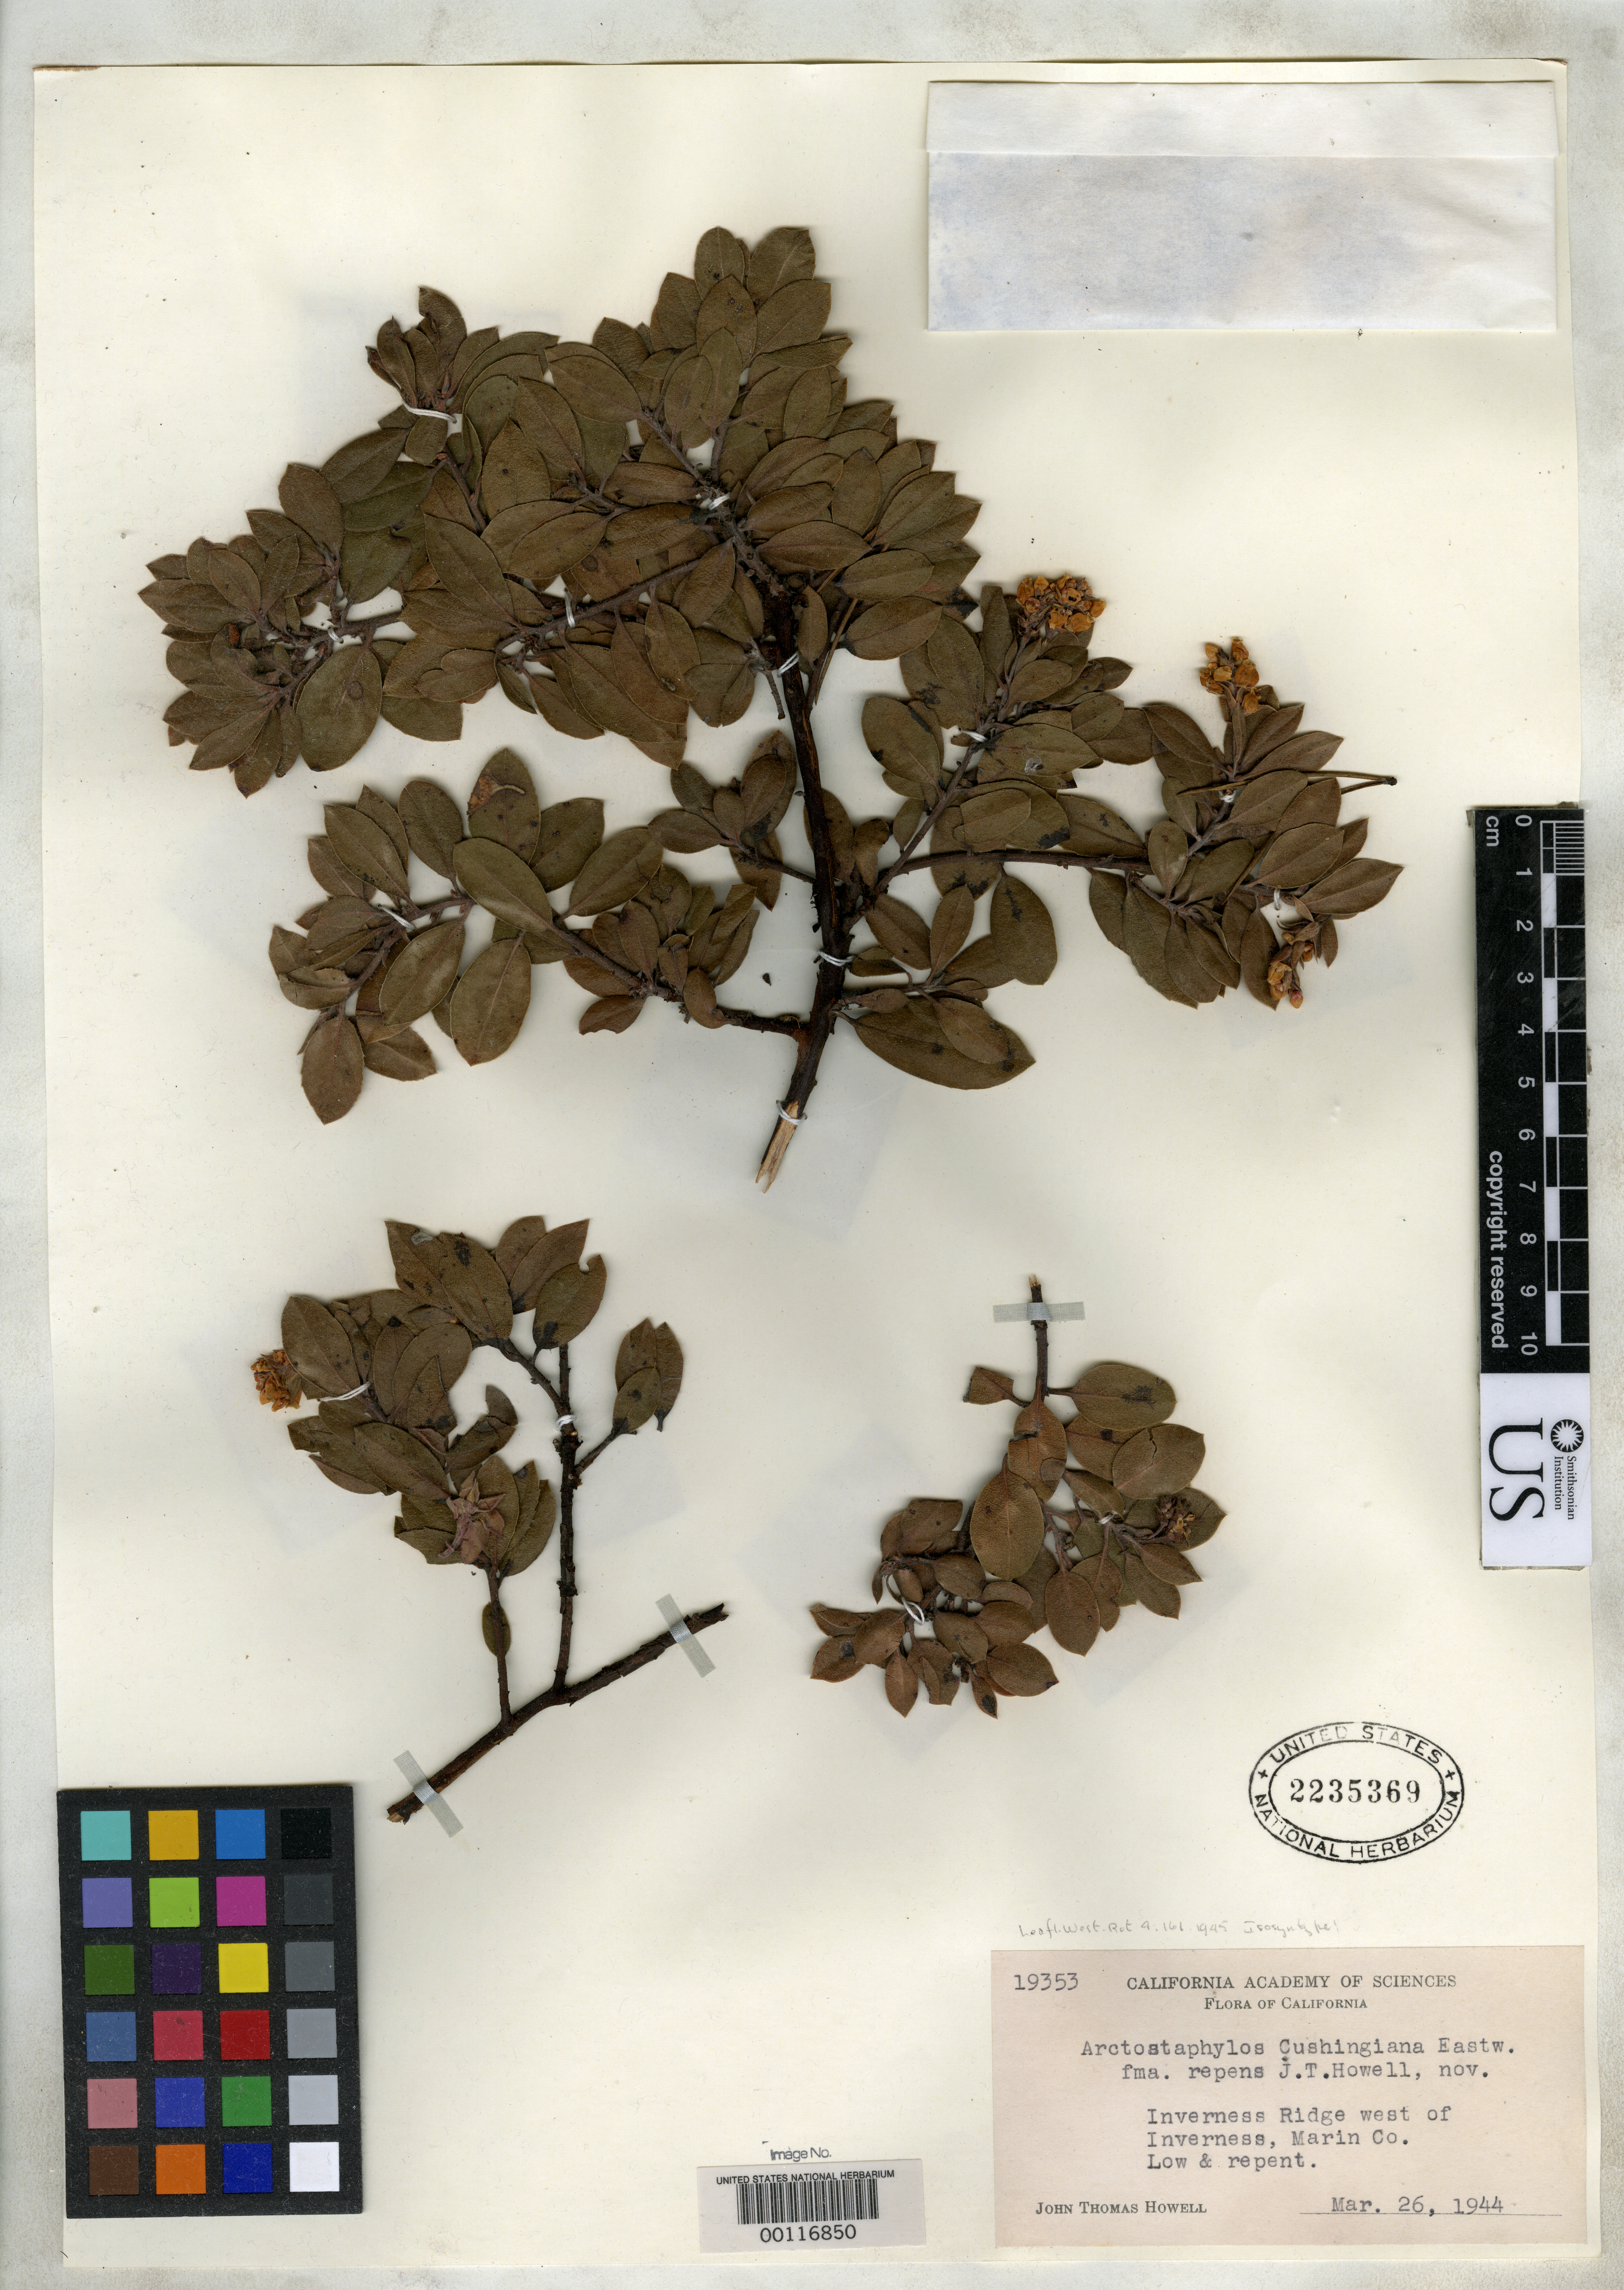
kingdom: Plantae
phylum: Tracheophyta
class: Magnoliopsida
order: Ericales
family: Ericaceae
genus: Arctostaphylos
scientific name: Arctostaphylos cushingiana f. repens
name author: J.T. Howell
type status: Isosyntype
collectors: J. T. Howell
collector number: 19537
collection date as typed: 04 Jun 1944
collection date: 1944-06-04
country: United States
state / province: California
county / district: Marin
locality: Inverness Ridge.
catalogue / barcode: US 2235369